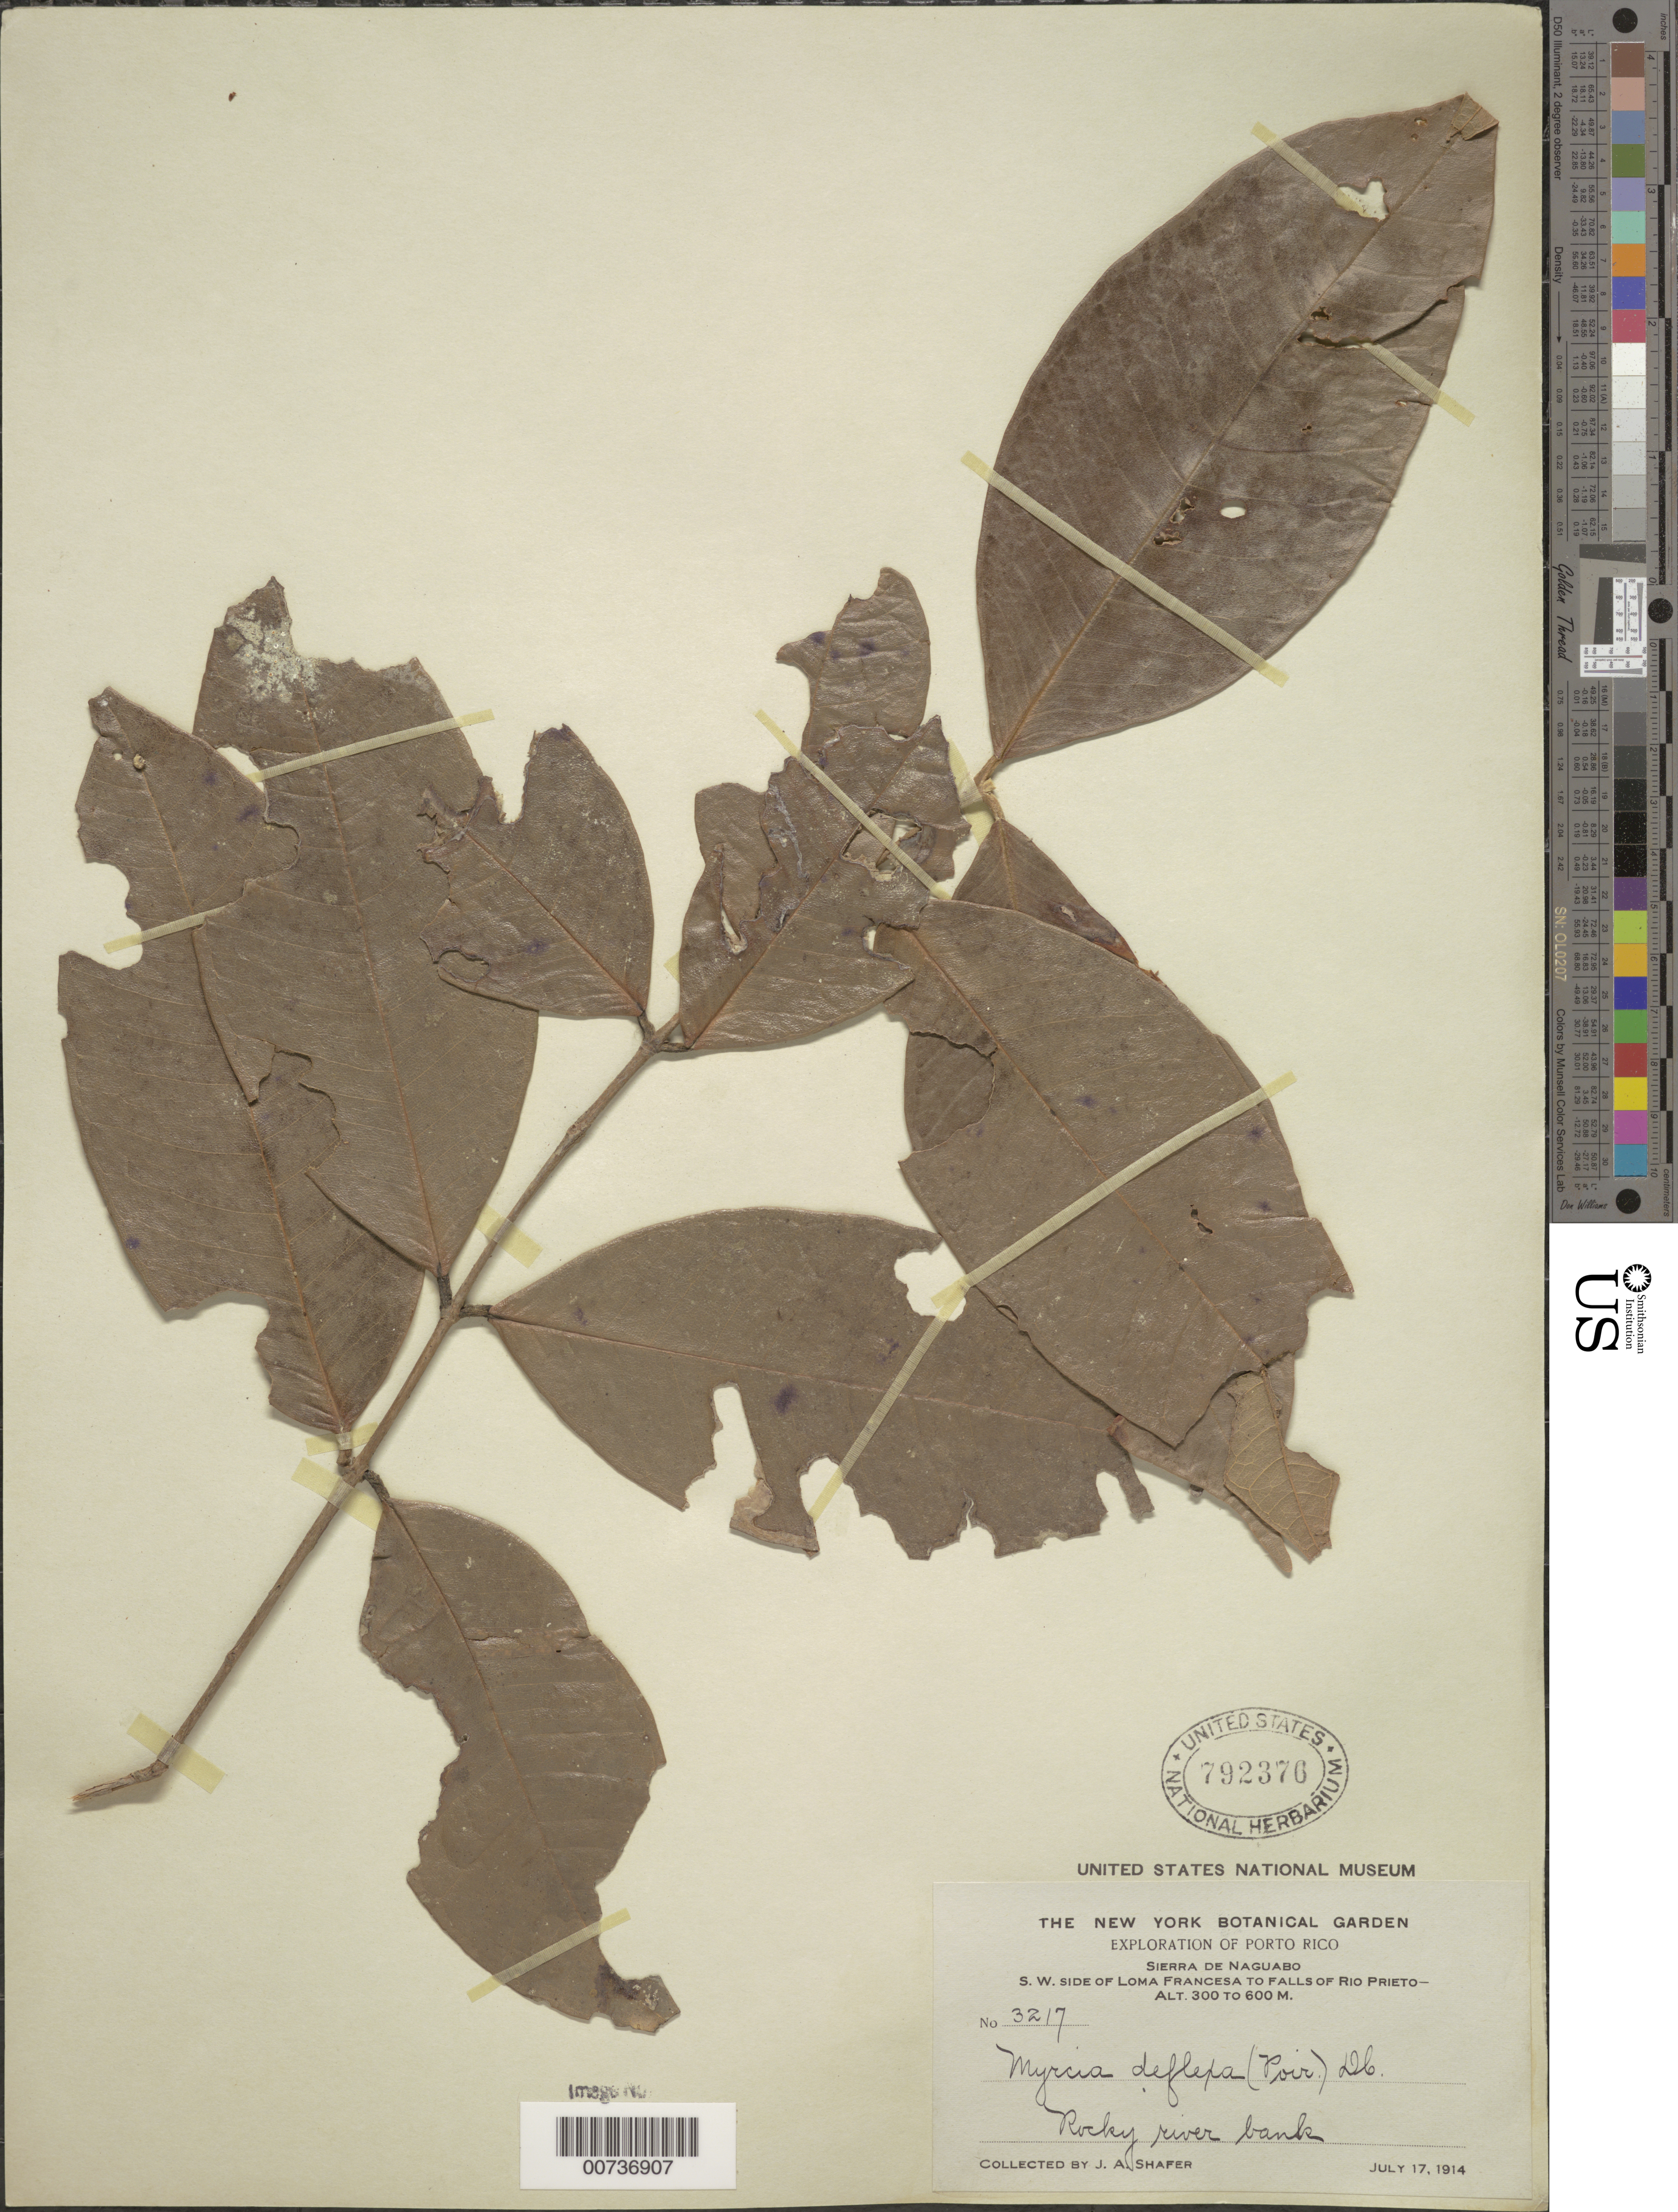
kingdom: Plantae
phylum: Tracheophyta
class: Magnoliopsida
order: Myrtales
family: Myrtaceae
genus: Myrcia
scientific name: Myrcia deflexa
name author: (Poir.) DC.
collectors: J. A. Shafer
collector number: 3217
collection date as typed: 17 Jul 1914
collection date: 1914-07-17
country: Puerto Rico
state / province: Naguabo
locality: Sierra de Naguabo, SW side of Loma Francesa to Falls of Río Prieto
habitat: Rocky river bank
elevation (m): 300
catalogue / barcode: US 792376